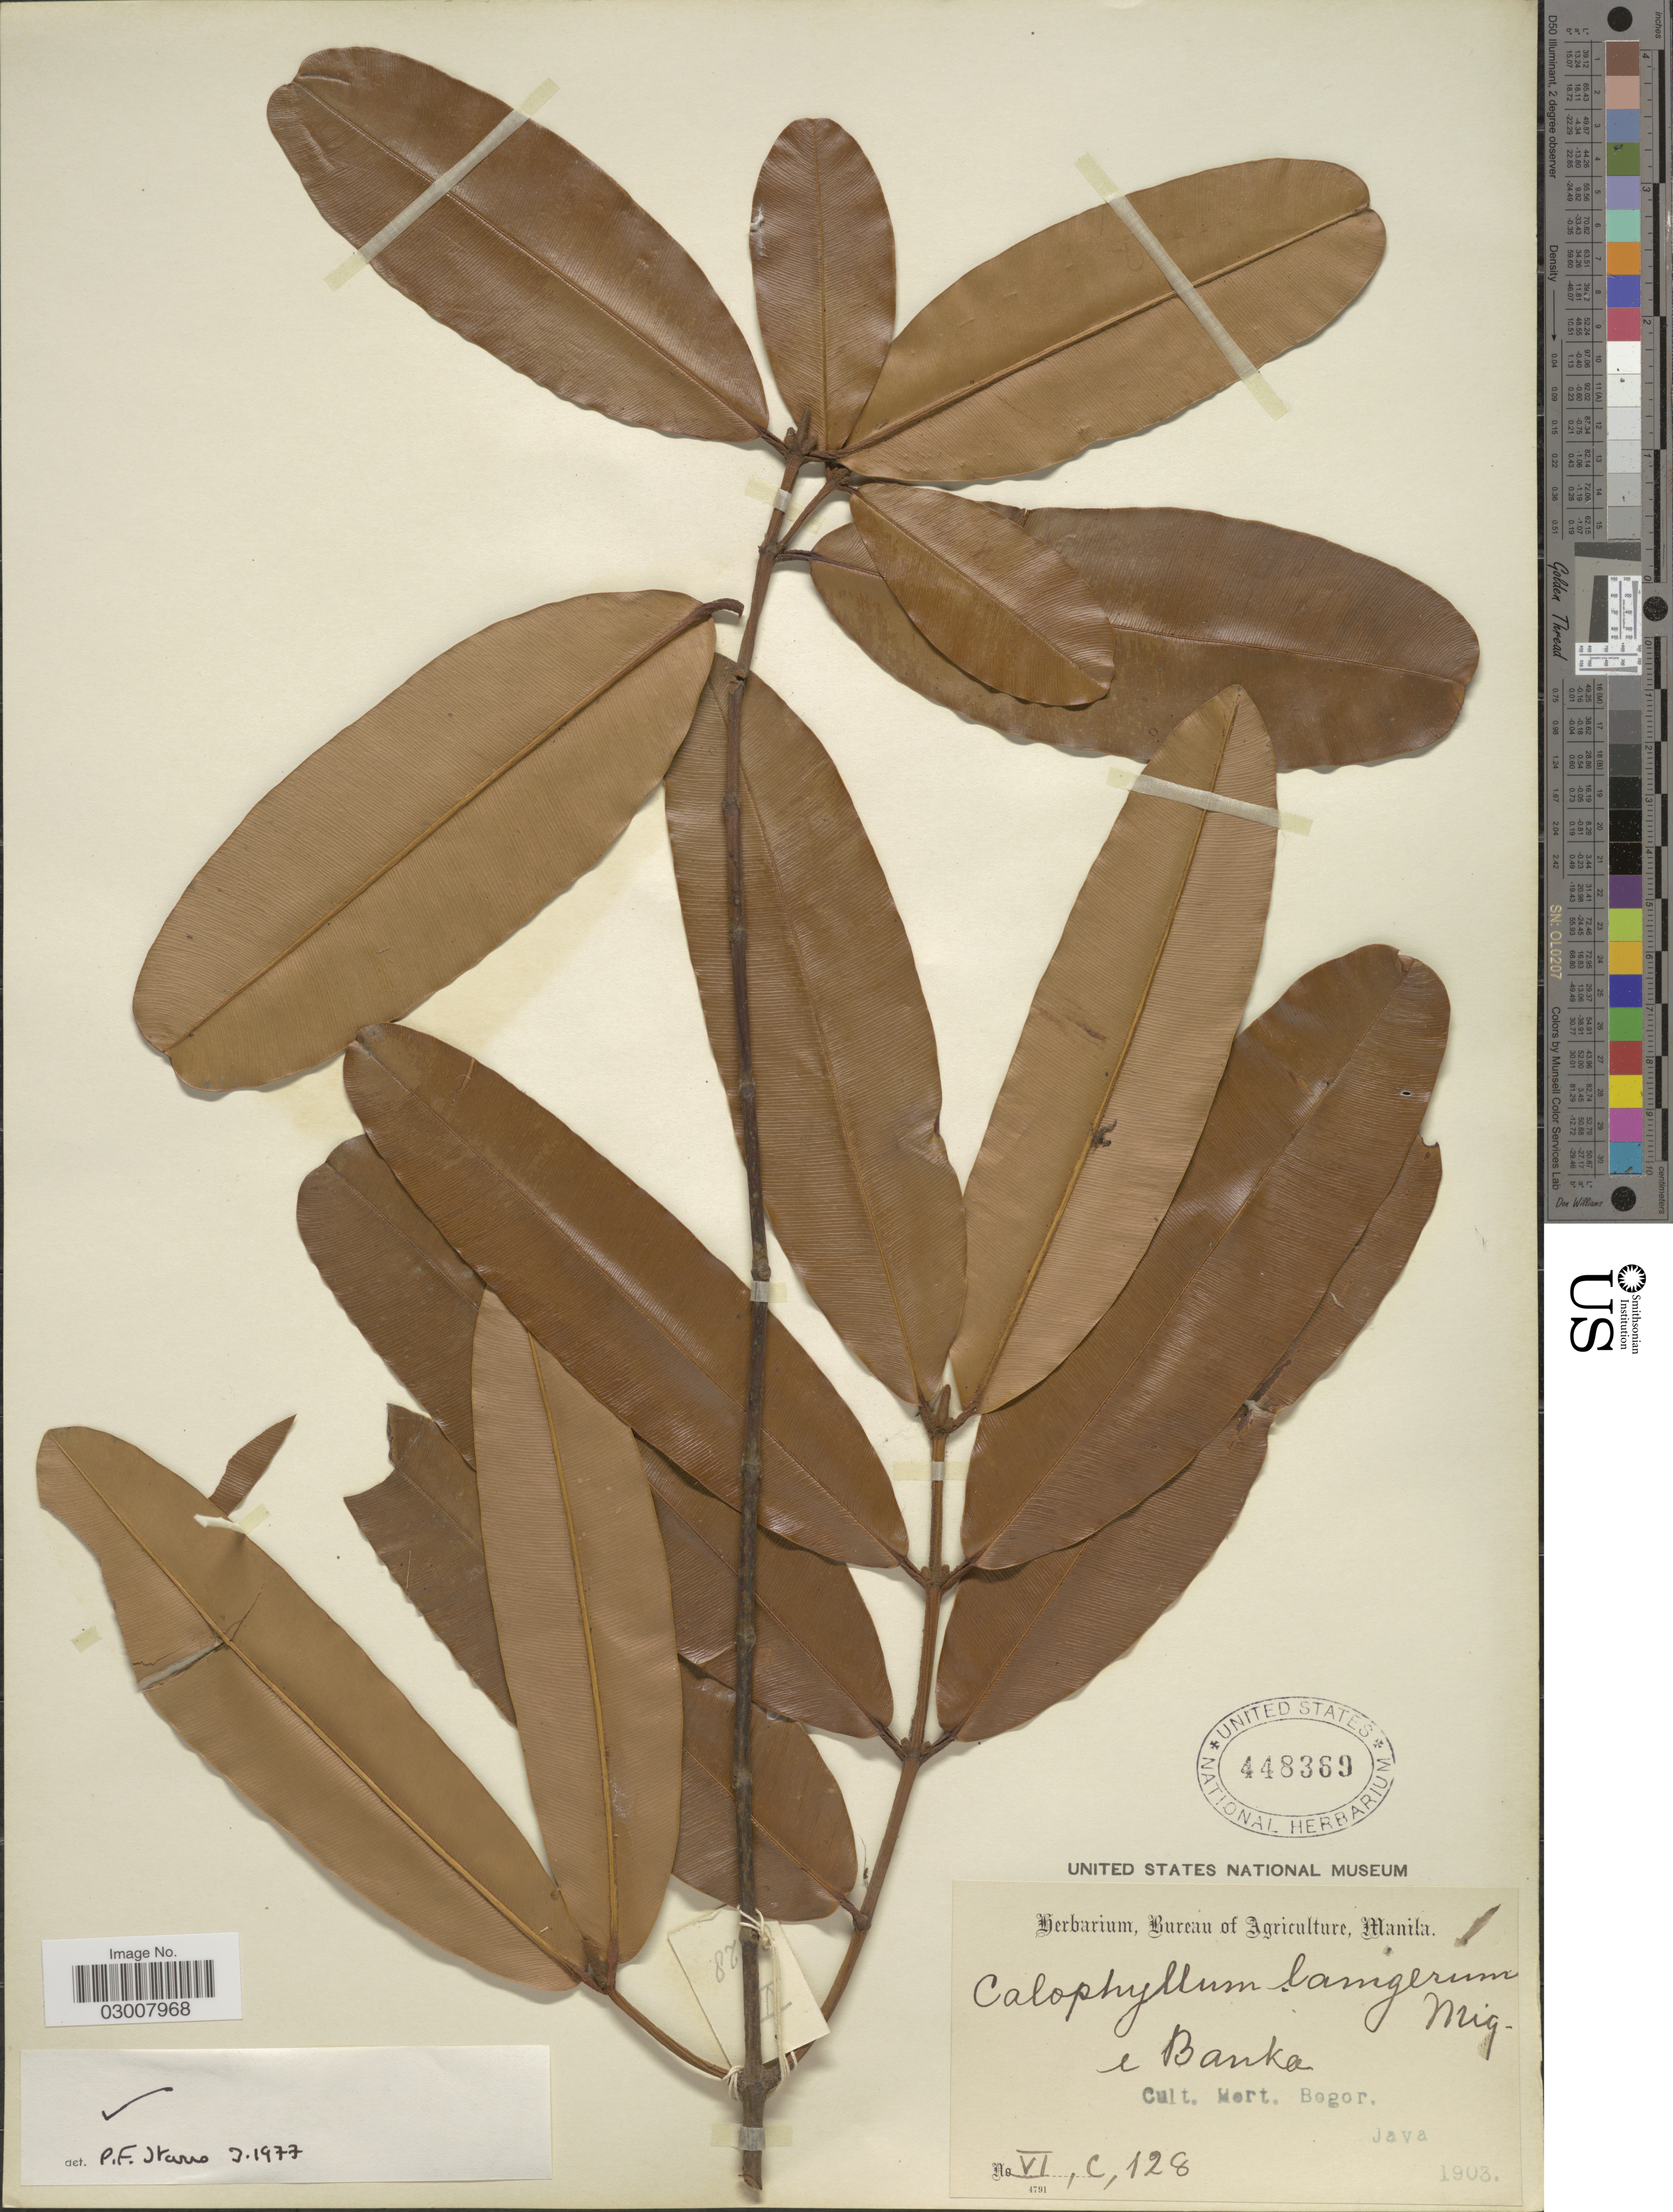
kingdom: Plantae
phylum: Tracheophyta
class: Magnoliopsida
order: Malpighiales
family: Calophyllaceae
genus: Calophyllum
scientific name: Calophyllum lanigerum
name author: Miq.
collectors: Ex herb. Bureau of Agriculture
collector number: VI, c,128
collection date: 1903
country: Indonesia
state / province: Java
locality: Cult. Hort. Bogor.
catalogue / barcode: US 448369